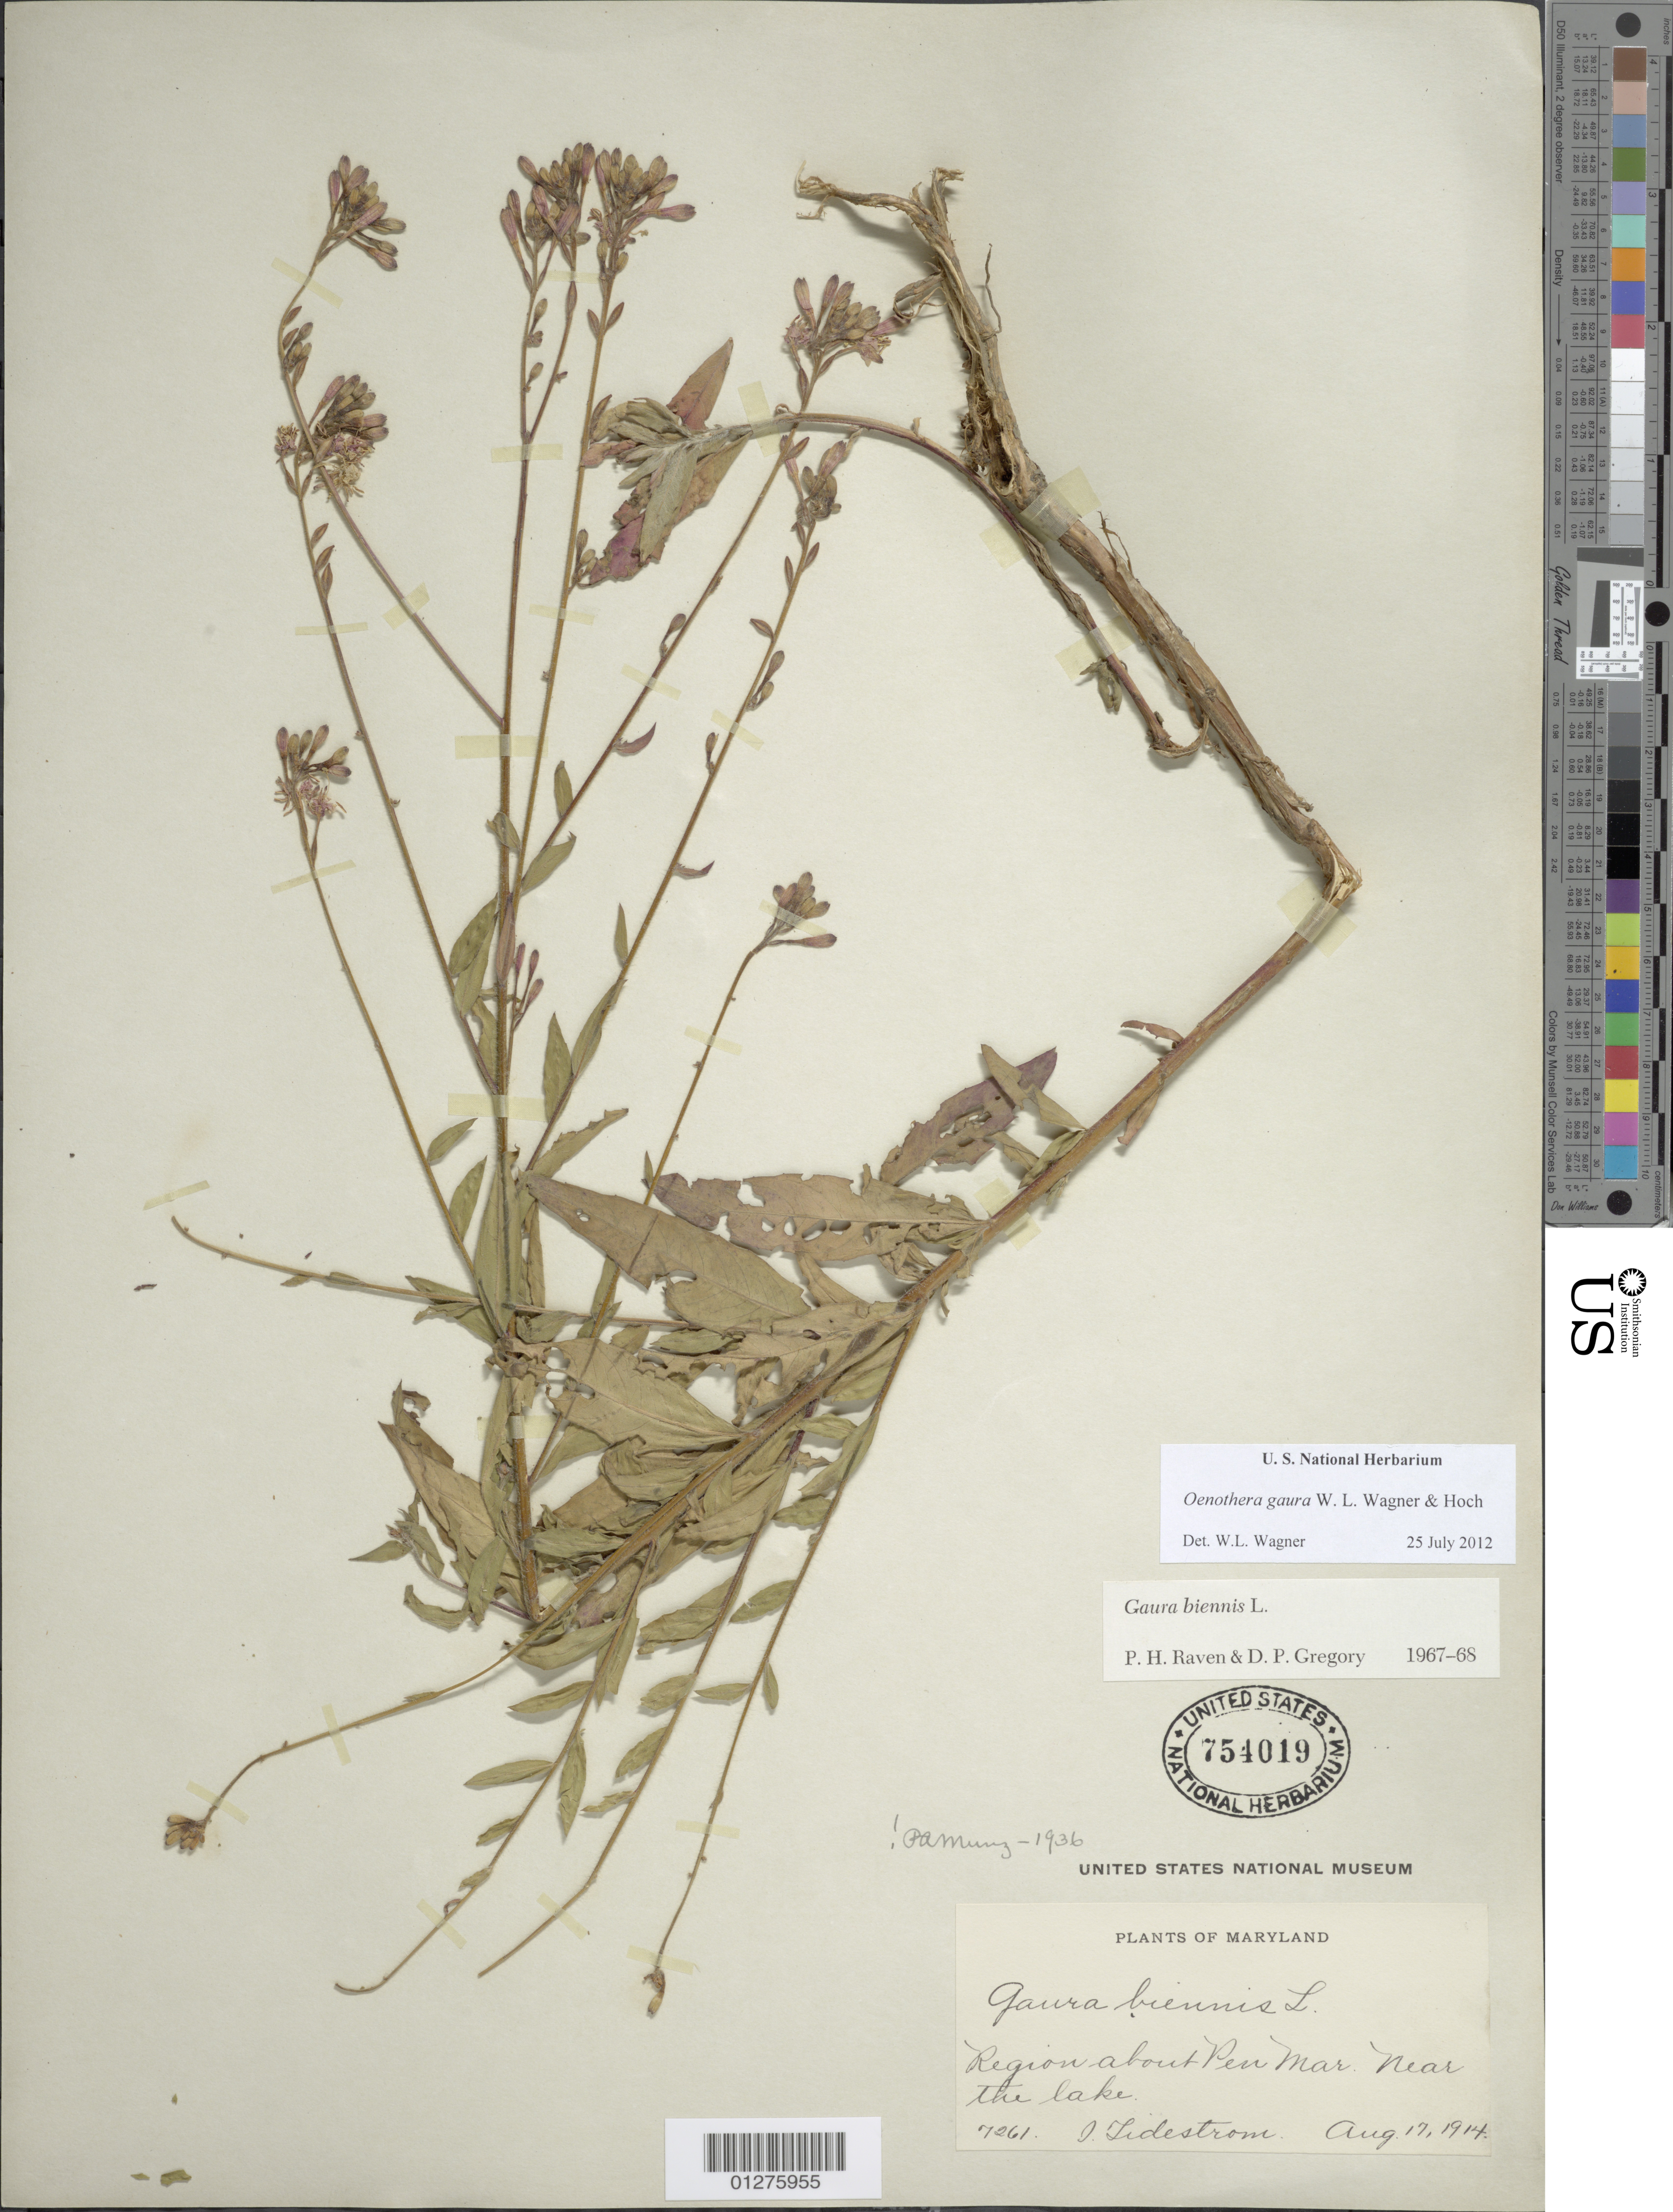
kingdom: Plantae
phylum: Tracheophyta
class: Magnoliopsida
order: Myrtales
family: Onagraceae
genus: Oenothera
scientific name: Oenothera gaura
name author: W.L. Wagner & Hoch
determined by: Wagner, W. L., (BOT), Smithsonian Institution - National Museum of Natural History (UNITED STATES)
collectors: I. F. Tidestrom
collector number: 7261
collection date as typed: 17 Aug 1914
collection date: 1914-08-17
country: United States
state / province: Maryland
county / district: Washington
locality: Pen Mar region near the lake.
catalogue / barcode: US 754019